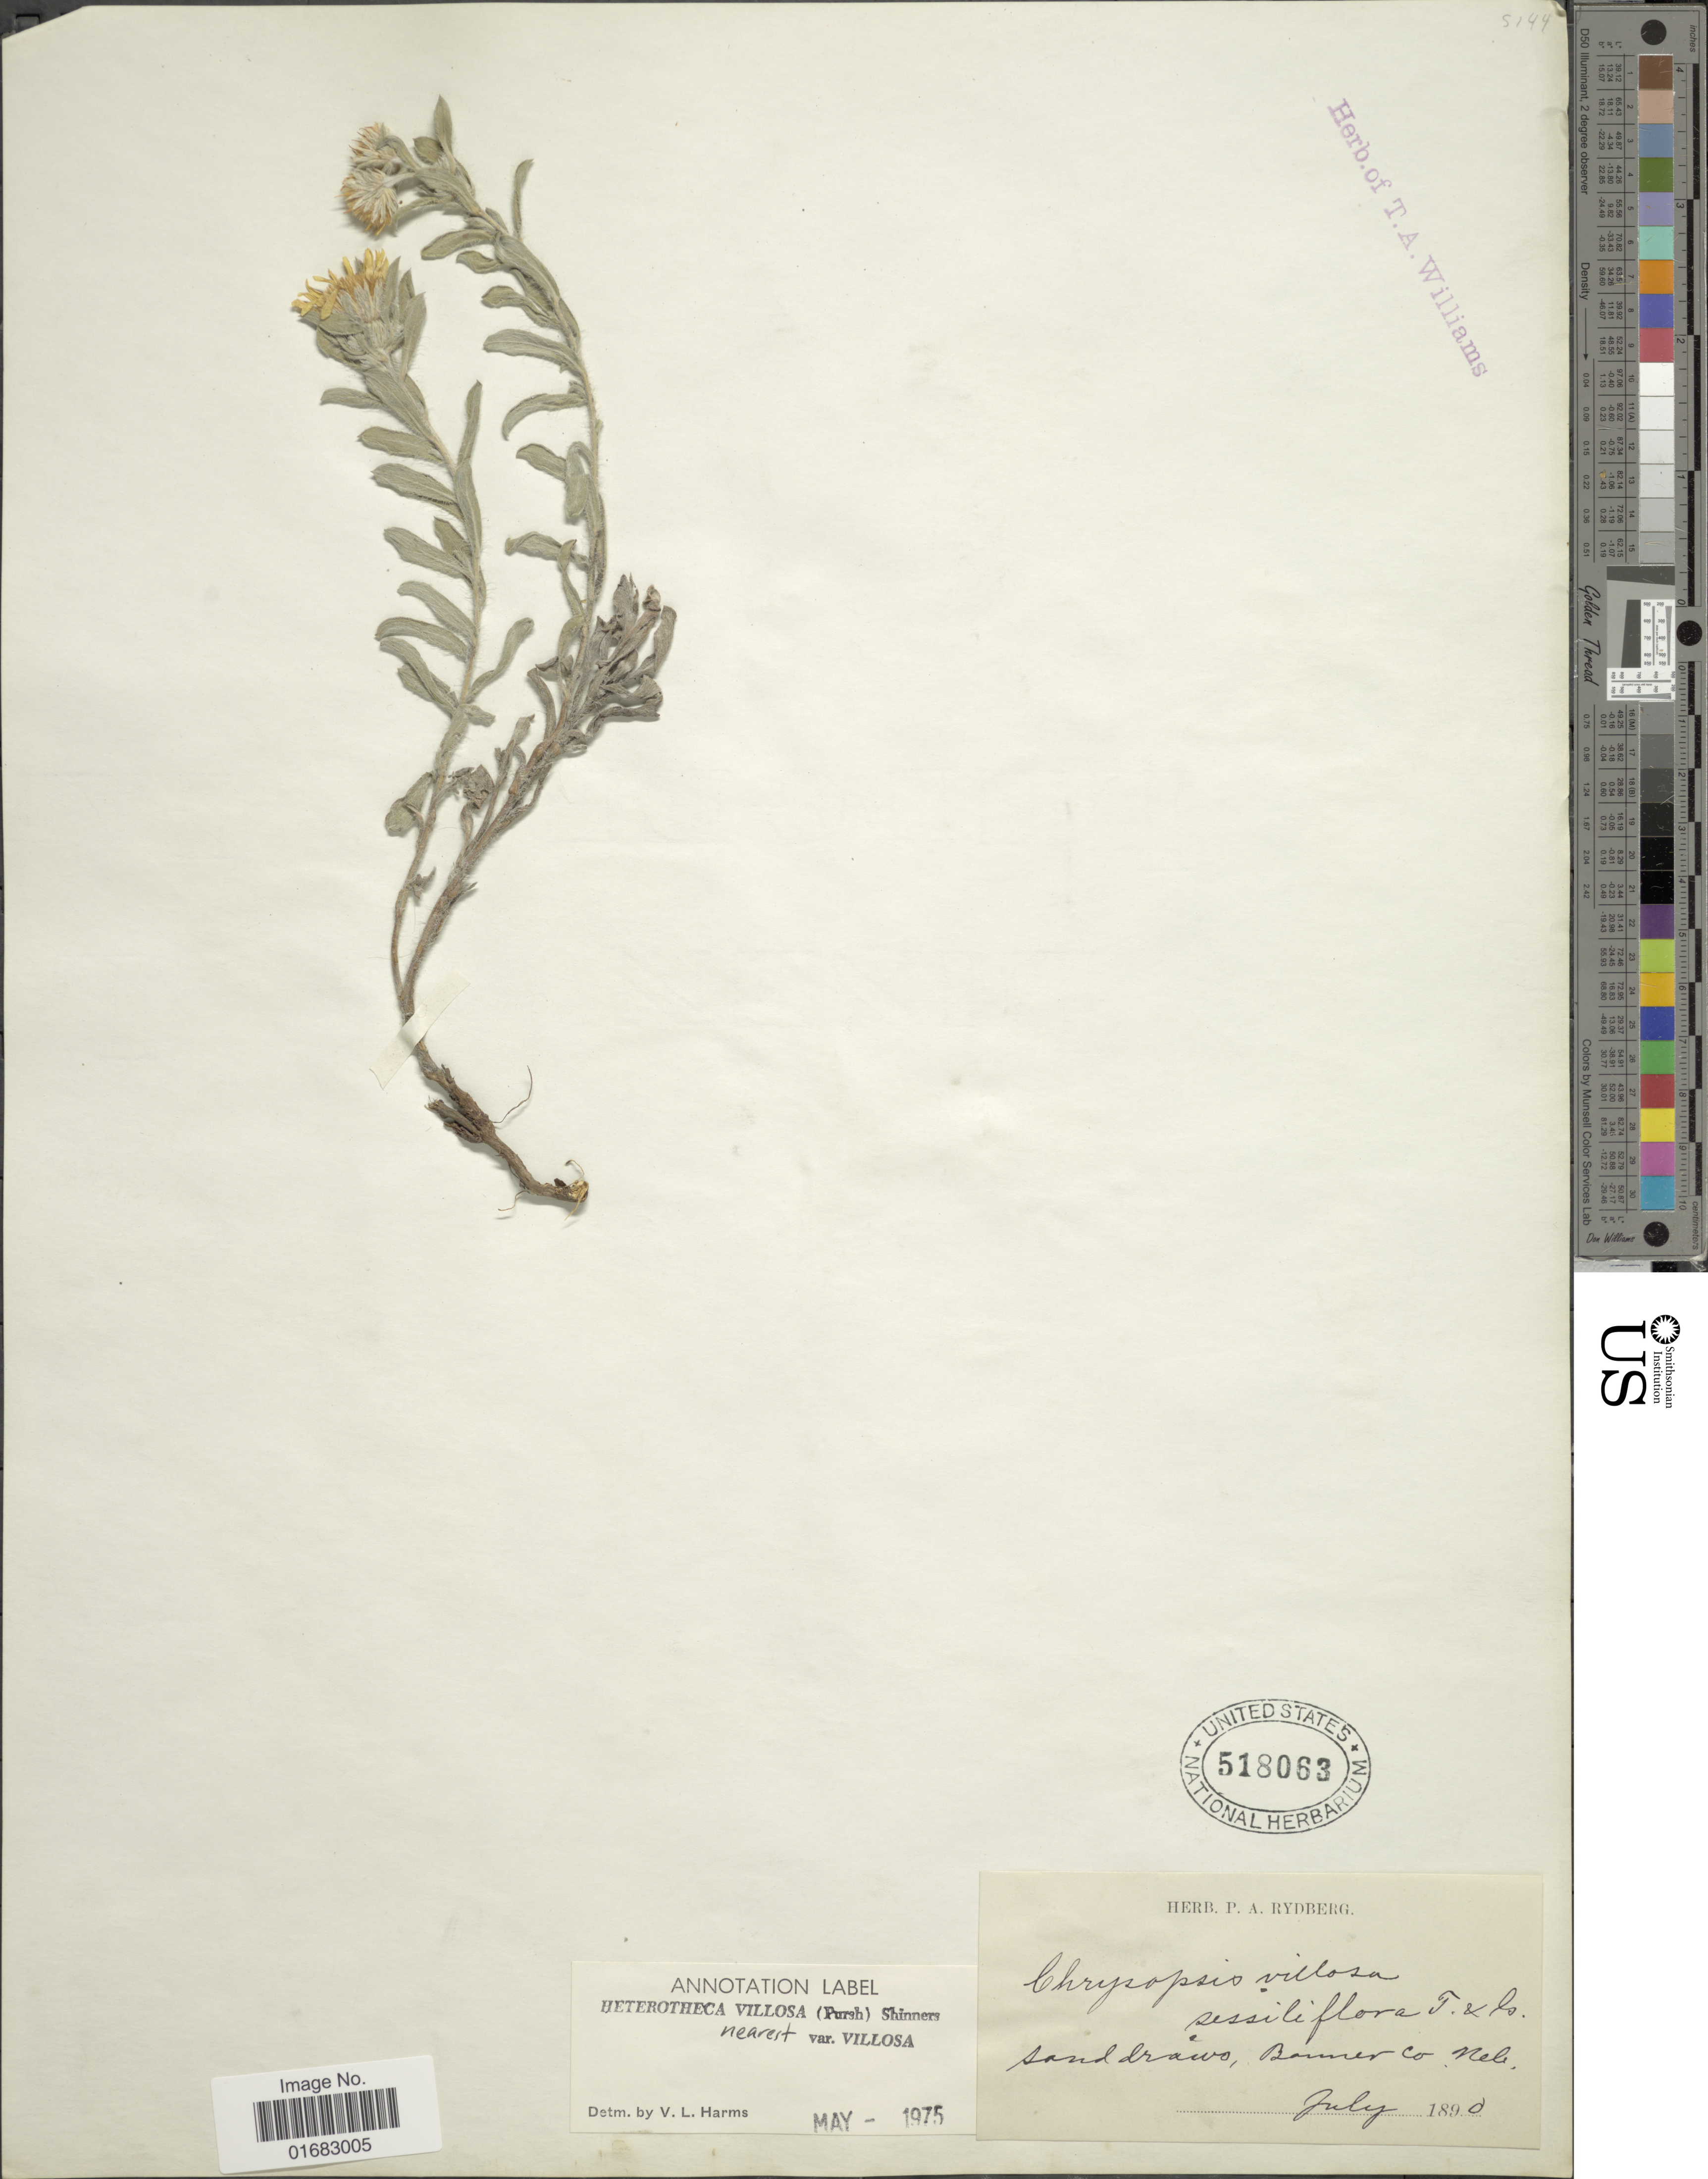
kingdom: Plantae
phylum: Tracheophyta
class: Magnoliopsida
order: Asterales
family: Asteraceae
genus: Heterotheca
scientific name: Heterotheca villosa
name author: (Pursh) Shinners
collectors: ex herb. P. A. Rydberg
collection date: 1890-07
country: United States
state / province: Nebraska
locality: Sand draws, Banner Co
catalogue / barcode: US 518063